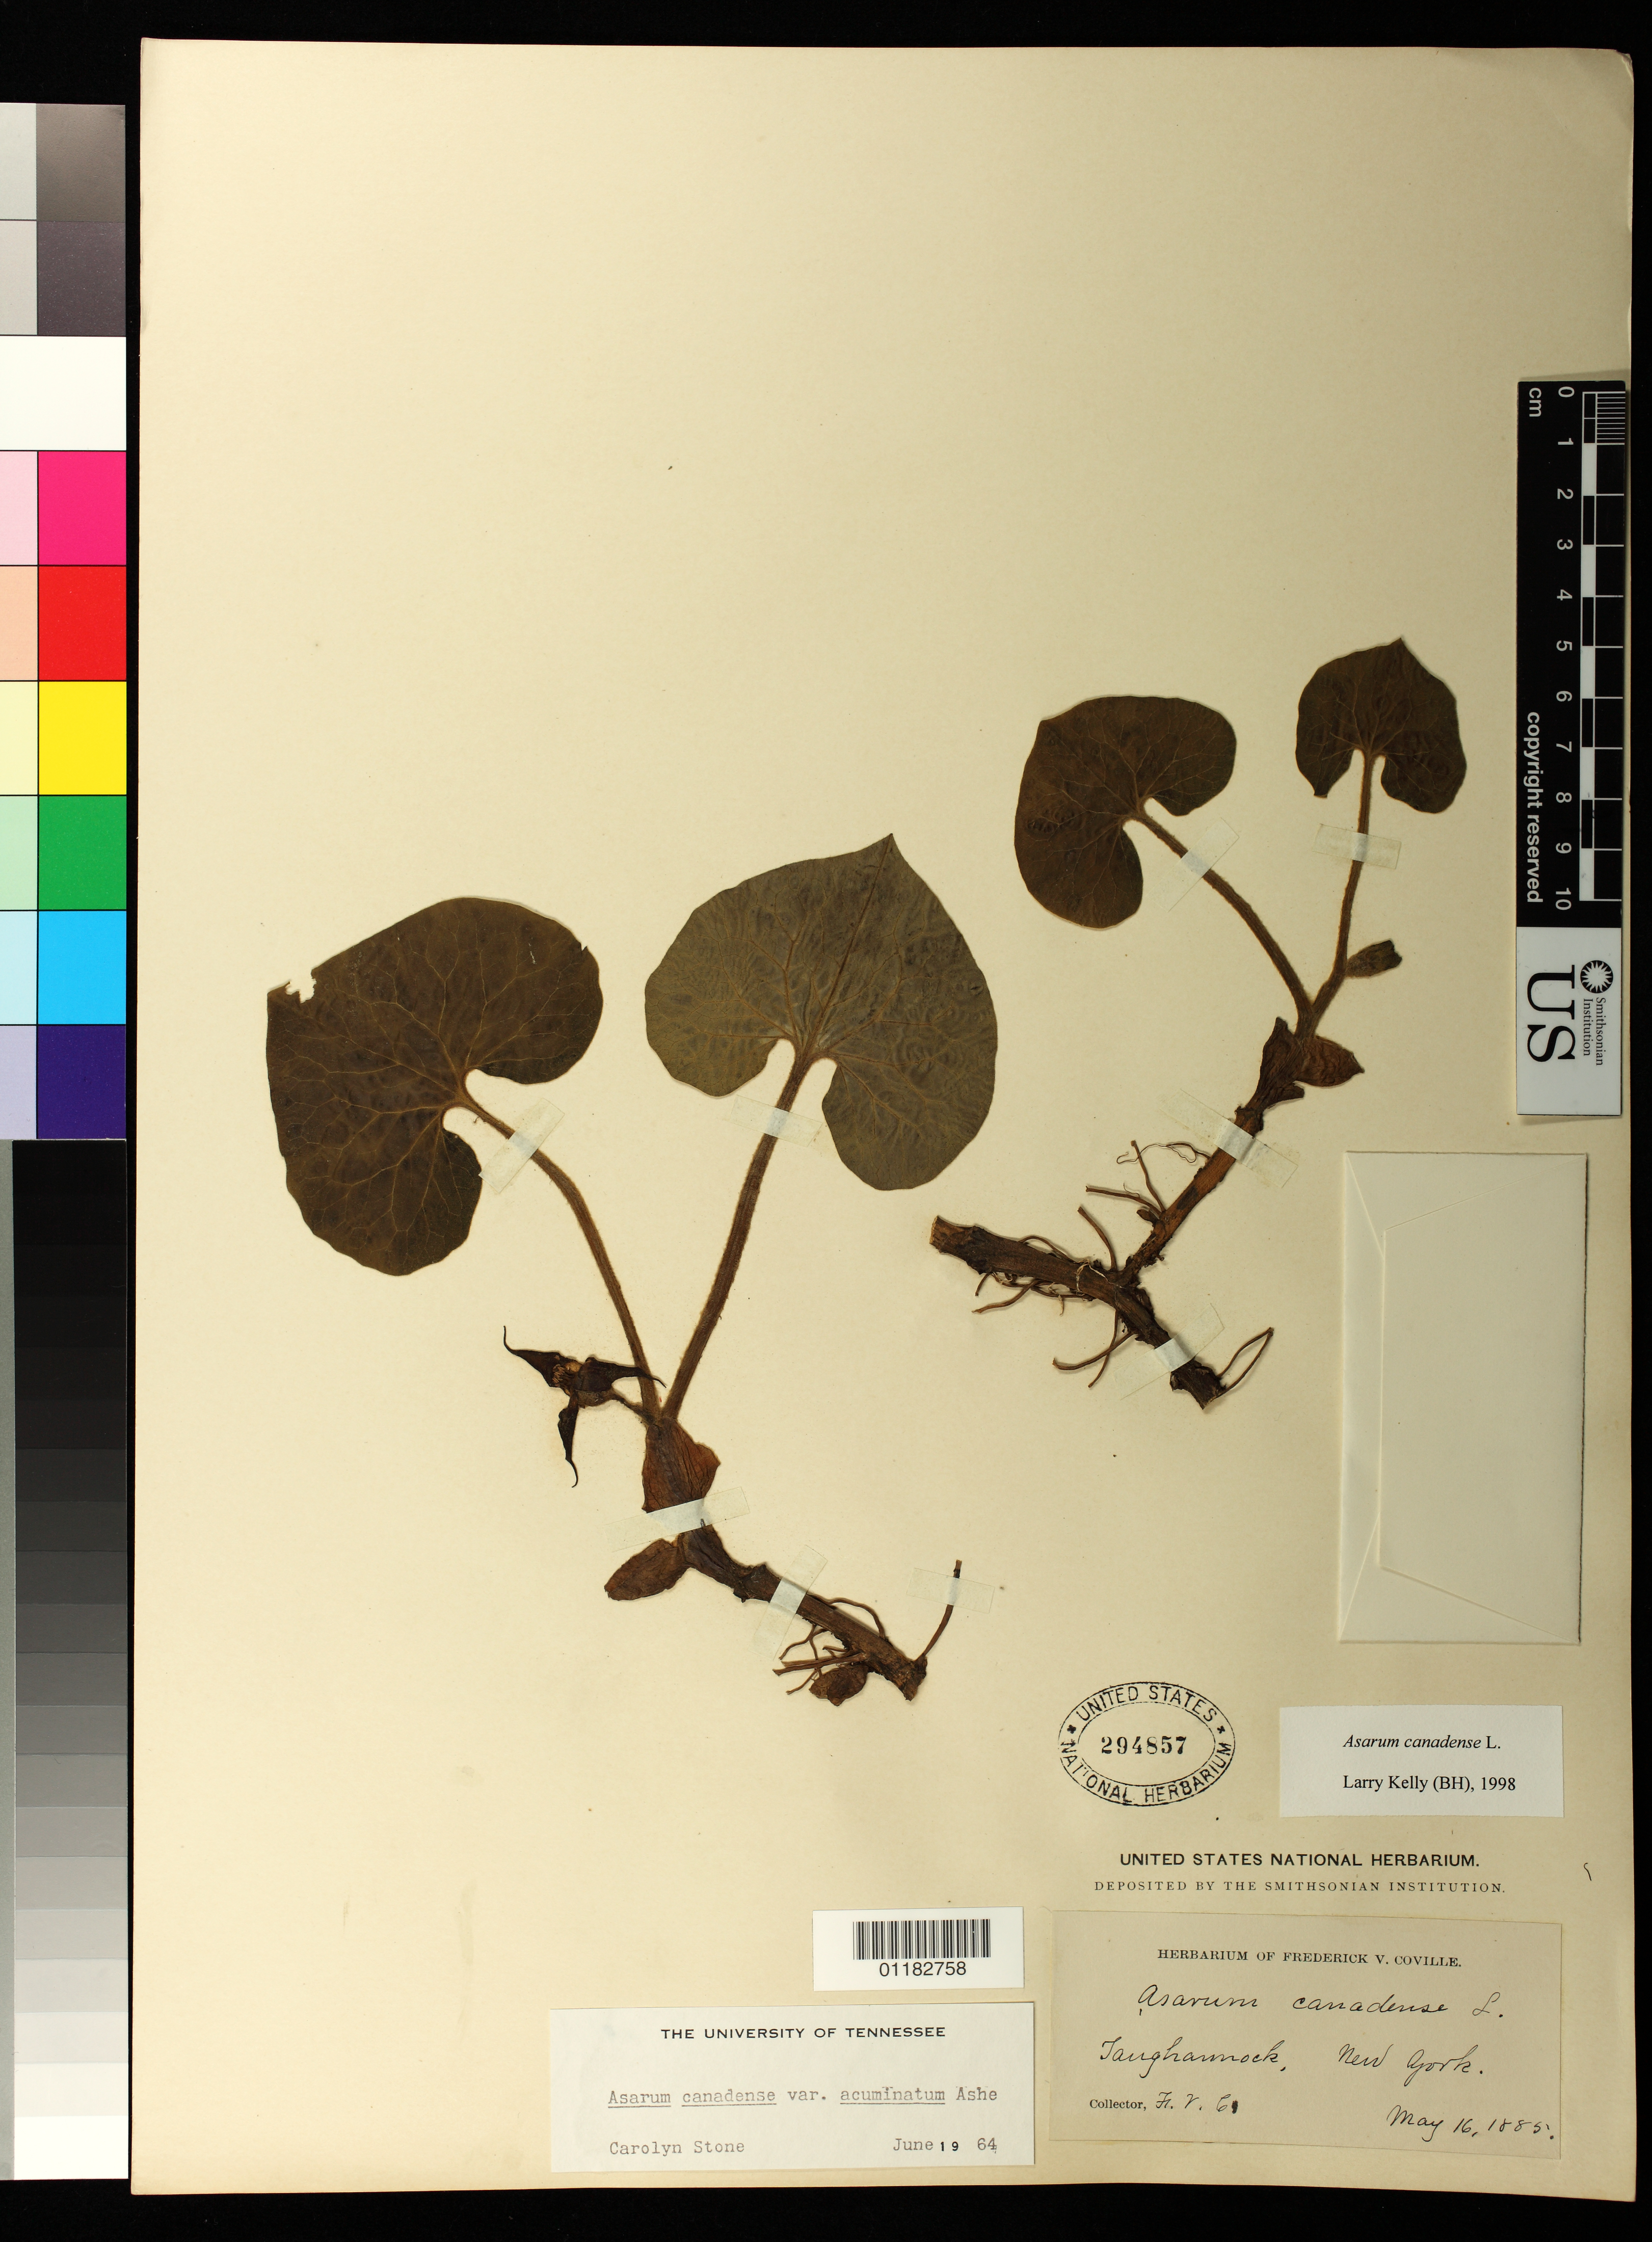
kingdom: Plantae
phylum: Tracheophyta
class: Magnoliopsida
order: Piperales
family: Aristolochiaceae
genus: Asarum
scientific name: Asarum canadense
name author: L.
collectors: F. V. Coville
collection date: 1885-05-16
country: United States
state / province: New York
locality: Taughannock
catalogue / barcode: US 294857